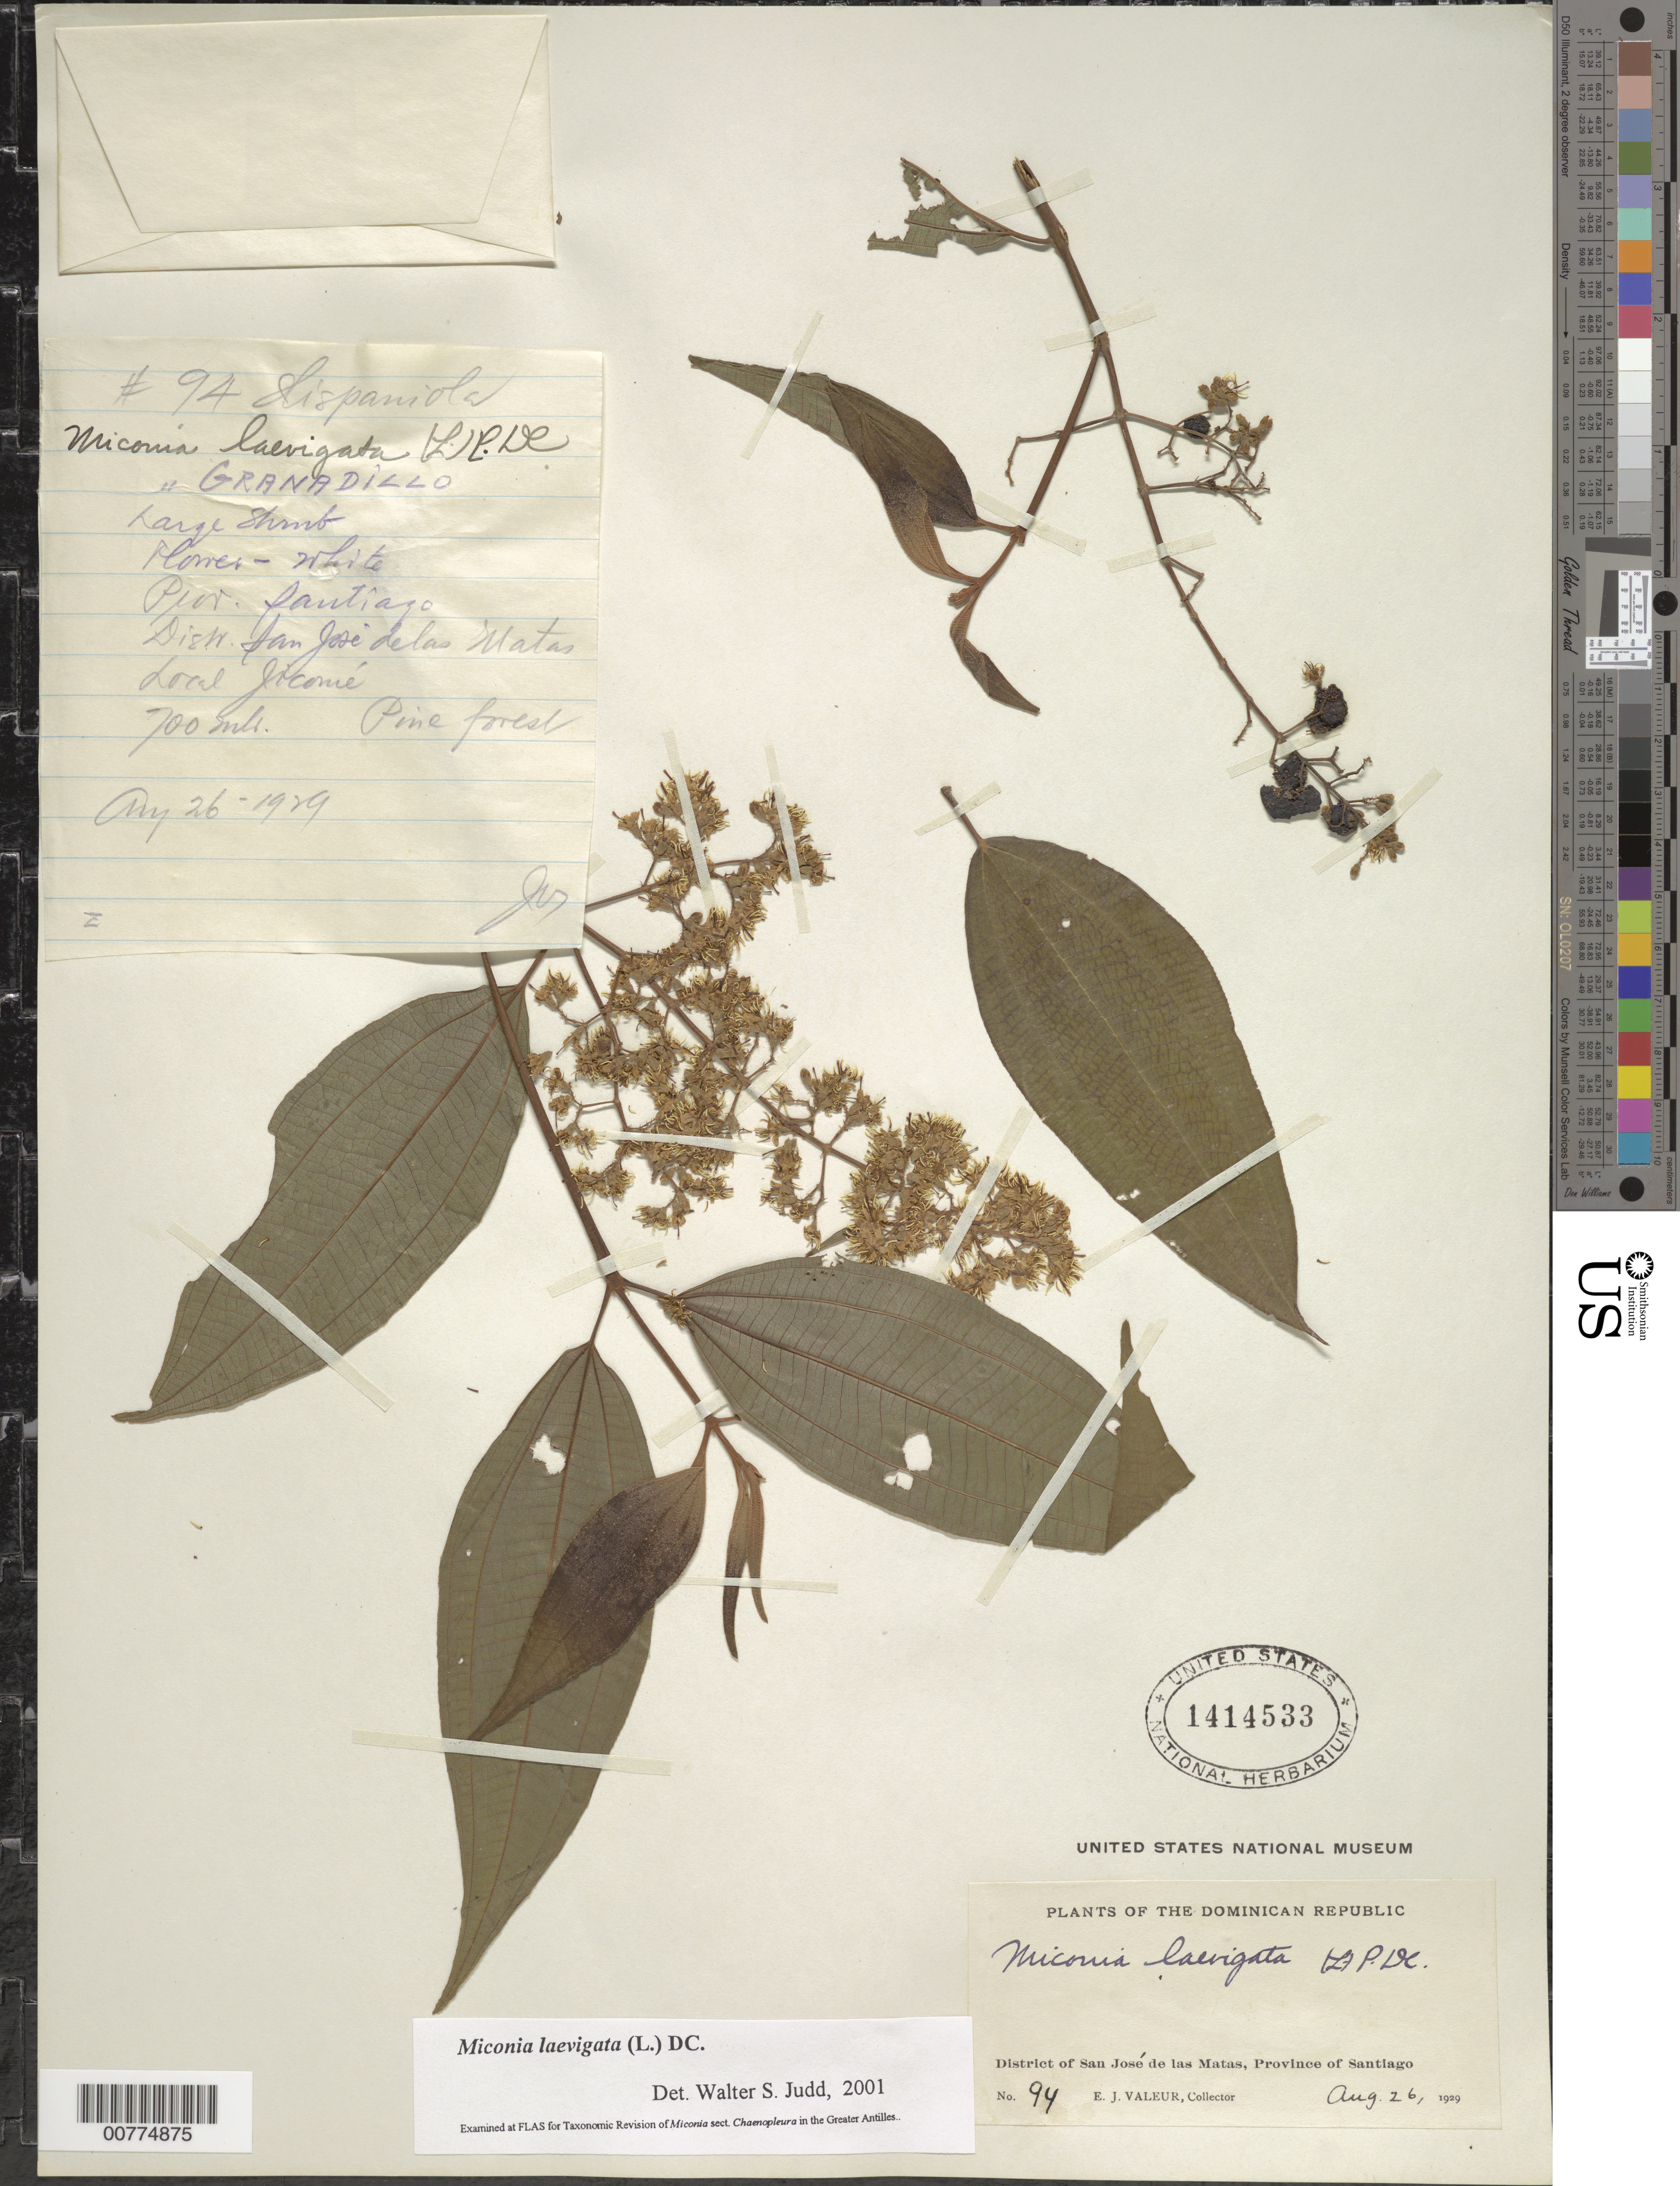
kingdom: Plantae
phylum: Tracheophyta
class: Magnoliopsida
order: Myrtales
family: Melastomataceae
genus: Miconia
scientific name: Miconia laevigata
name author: (L.) D. Don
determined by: Judd, Walter S.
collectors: E. Valeur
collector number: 94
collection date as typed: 26 Aug 1929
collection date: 1929-08-26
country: Dominican Republic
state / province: Santiago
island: Hispaniola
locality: San José de las Matas, Jicomé.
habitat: Pine forest.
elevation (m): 700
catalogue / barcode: US 1414533